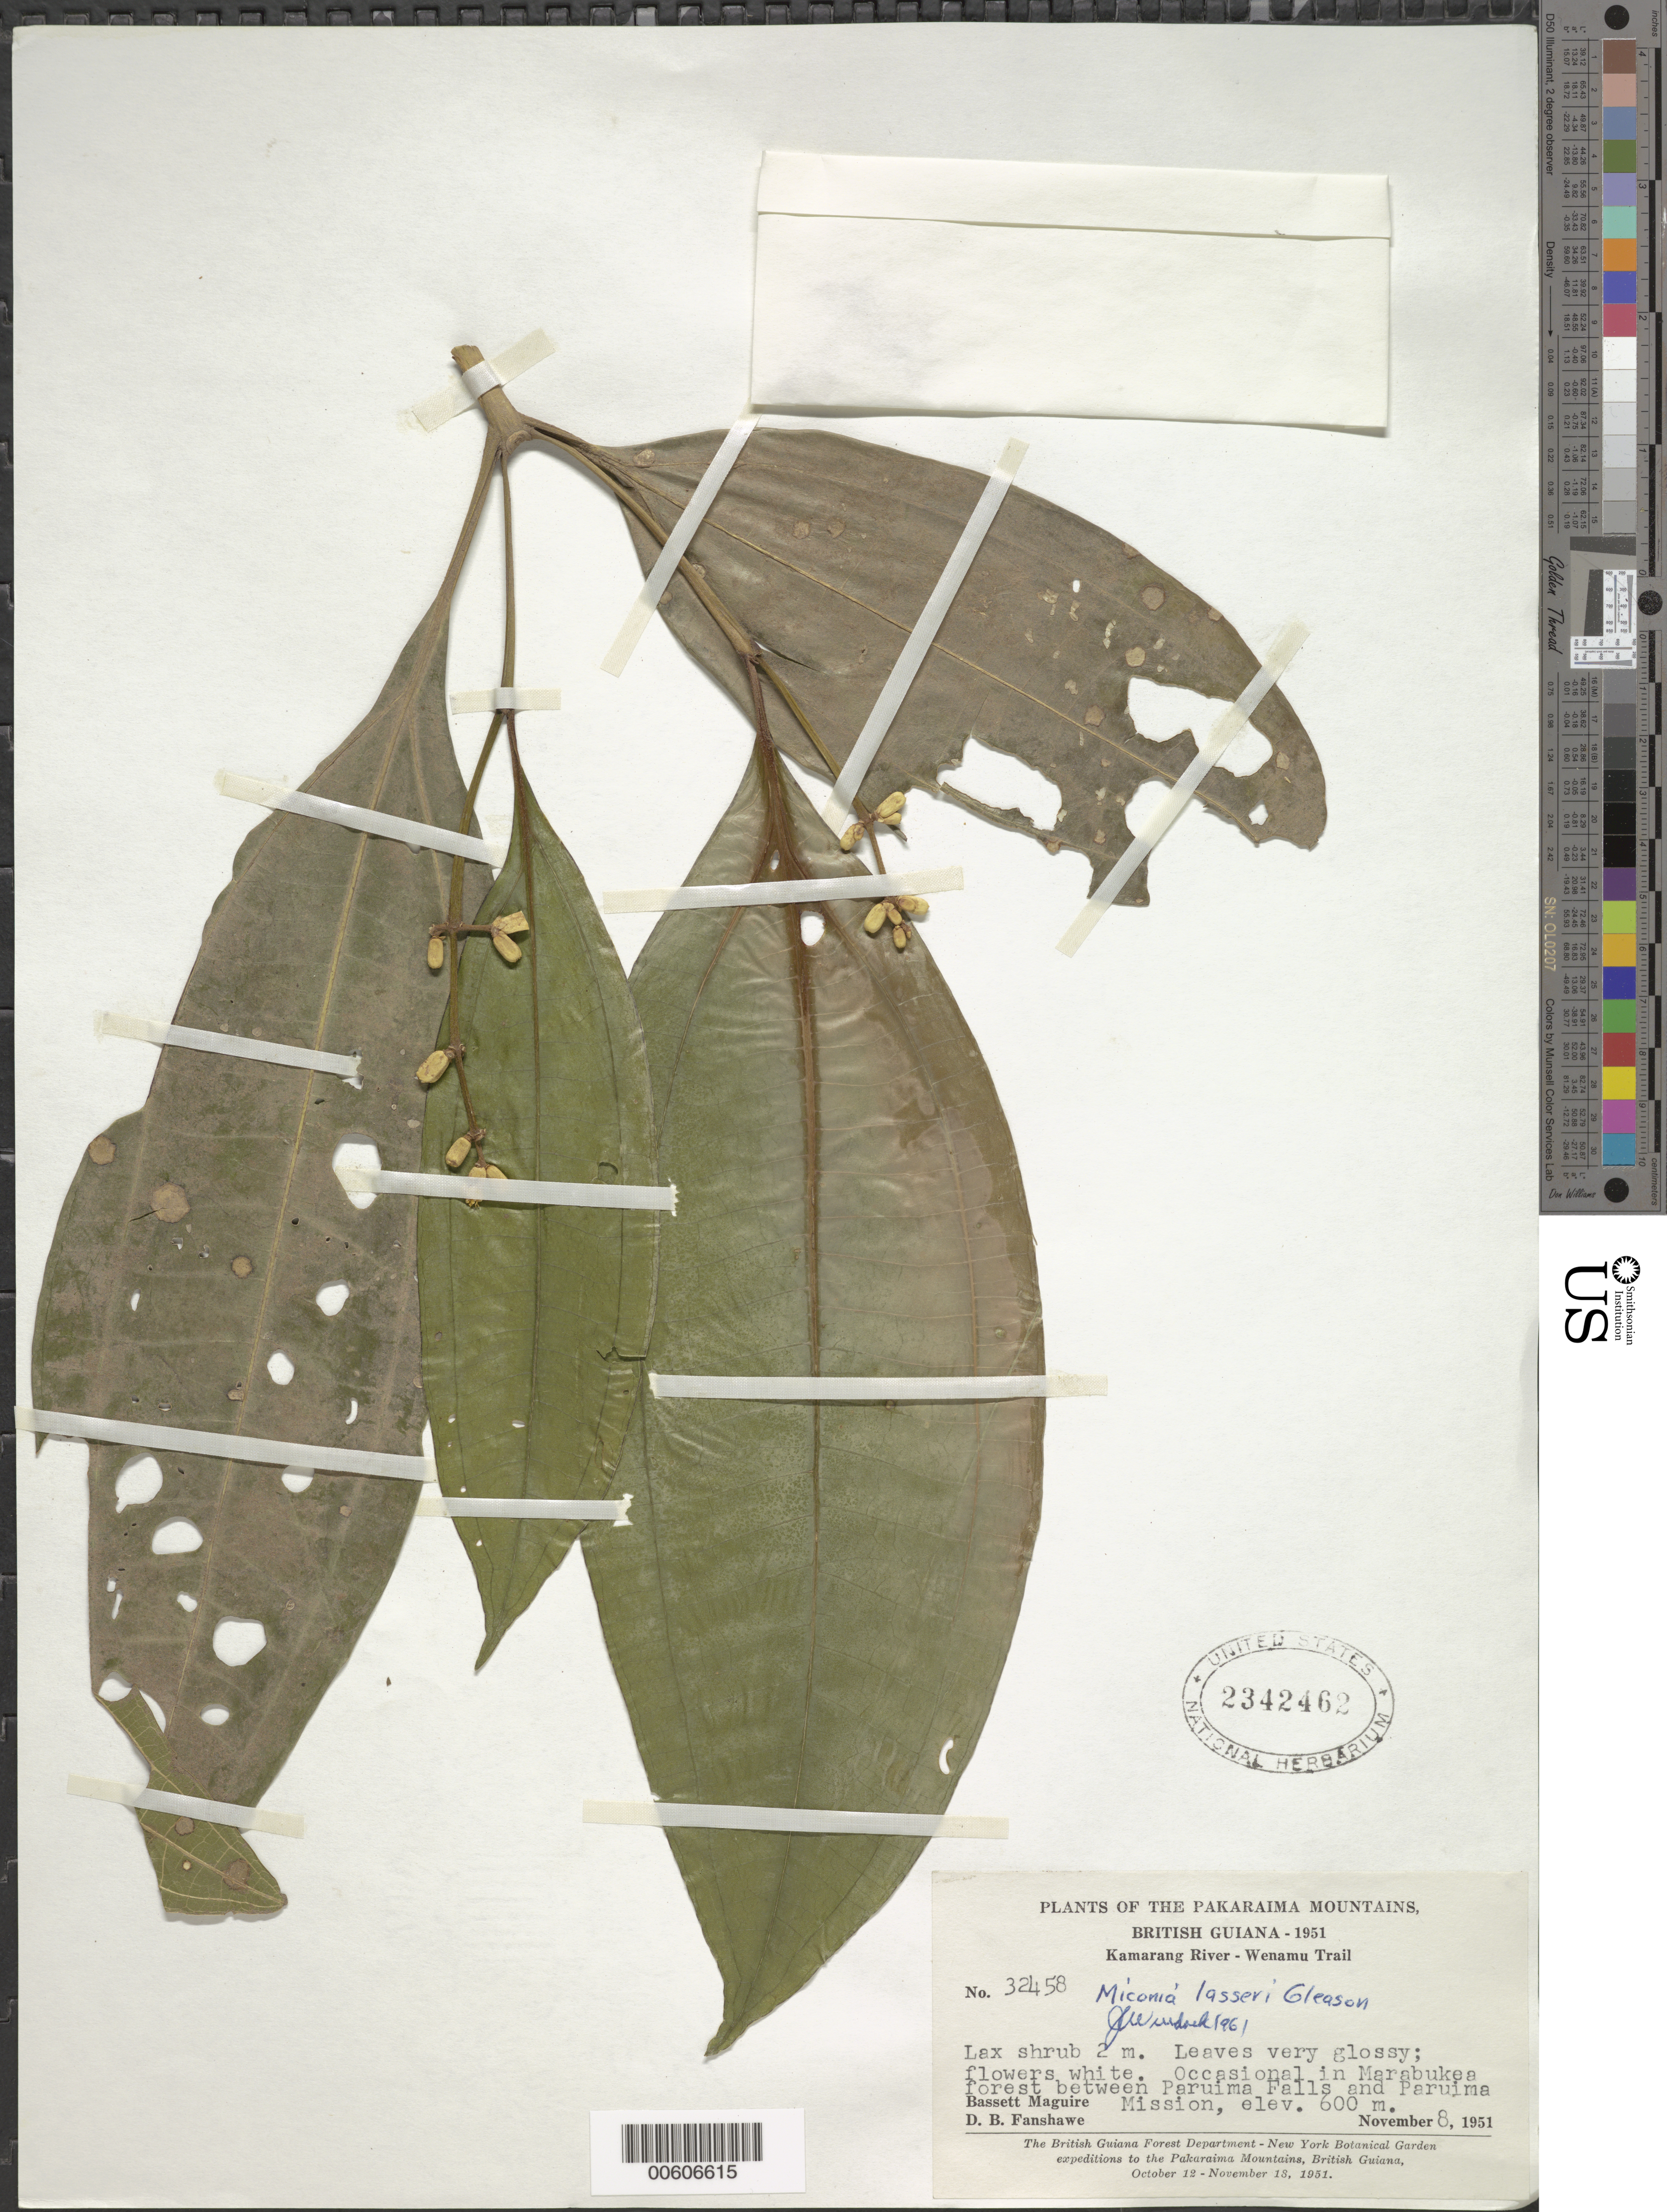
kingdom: Plantae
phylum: Tracheophyta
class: Magnoliopsida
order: Myrtales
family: Melastomataceae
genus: Miconia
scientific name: Miconia lasseri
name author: Gleason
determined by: Wurdack, John J., (US), US (UNITED STATES)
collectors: B. Maguire & D. B. Fanshawe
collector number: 32458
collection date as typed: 8-Nov-51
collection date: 1951-11-08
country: Guyana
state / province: Cuyuni-Mazaruni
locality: Kamarang R., Wenamu trail, between Paruima Falls and Paruima Mission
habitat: Morabukea forest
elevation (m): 600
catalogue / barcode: US 2342462